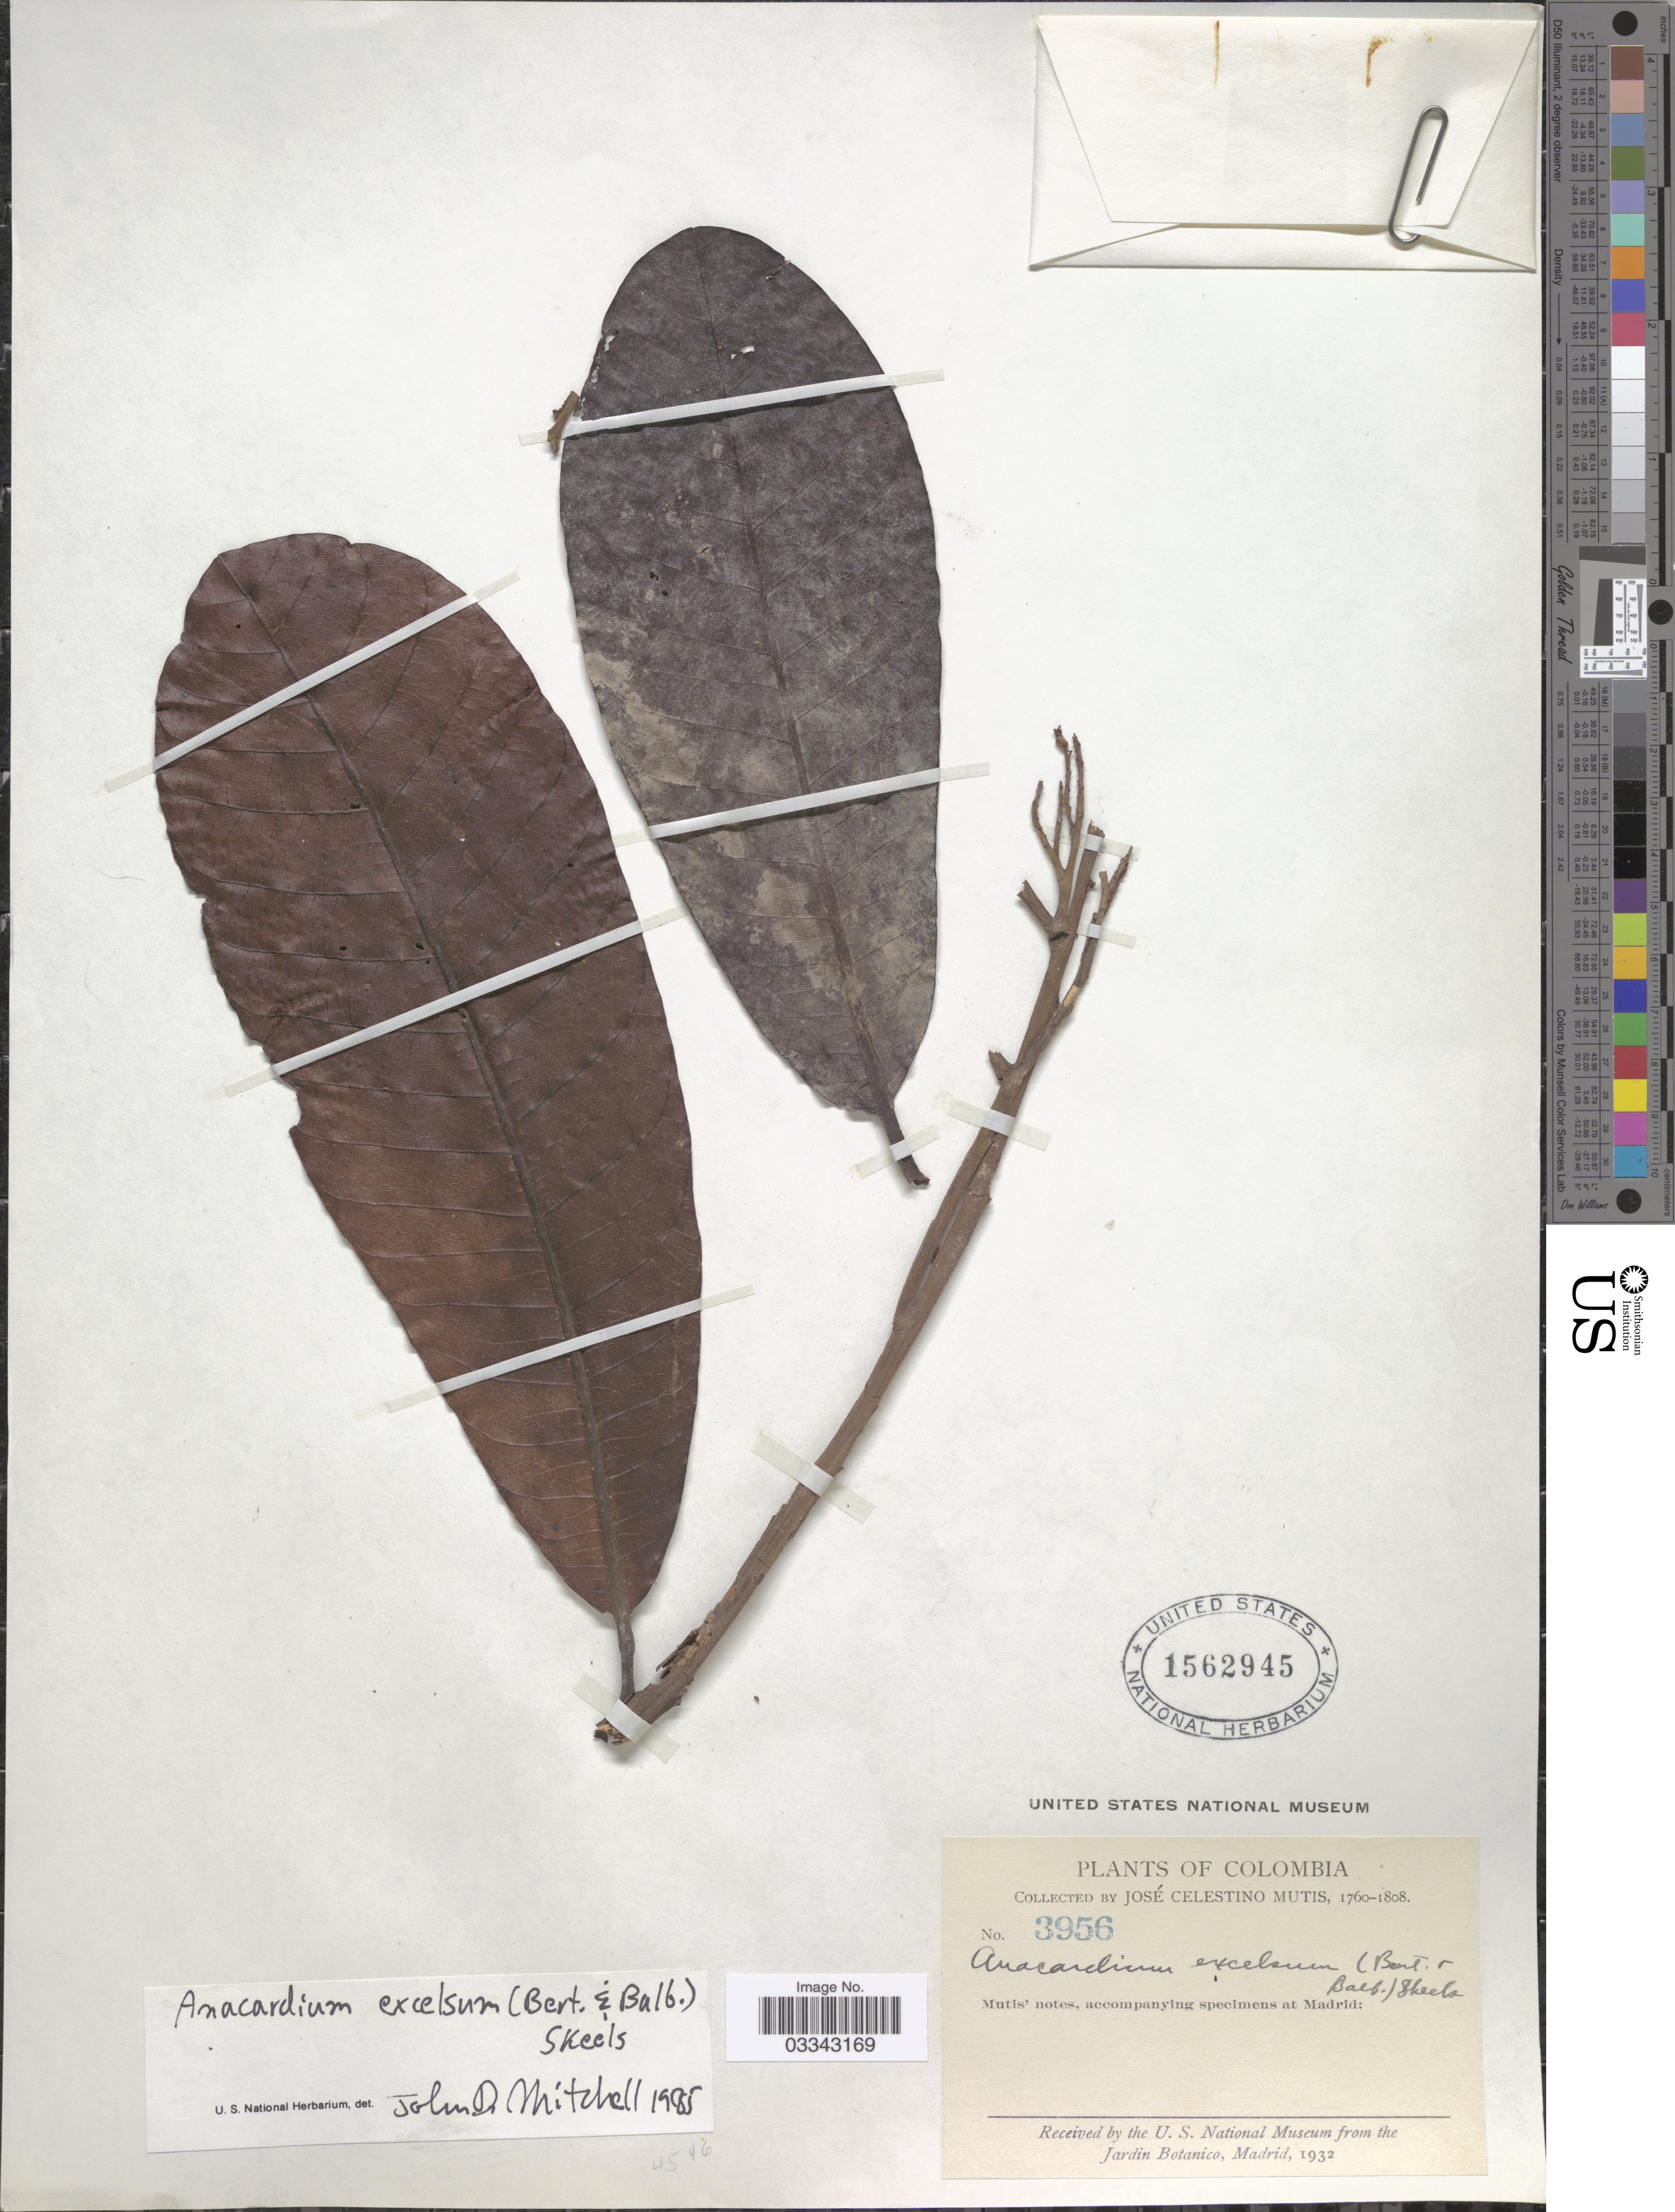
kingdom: Plantae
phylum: Tracheophyta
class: Magnoliopsida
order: Sapindales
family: Anacardiaceae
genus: Anacardium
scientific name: Anacardium excelsum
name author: (Kunth) Skeels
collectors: J. C. B. Mutis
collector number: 3956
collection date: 1760/1808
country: Colombia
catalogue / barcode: US 1562945